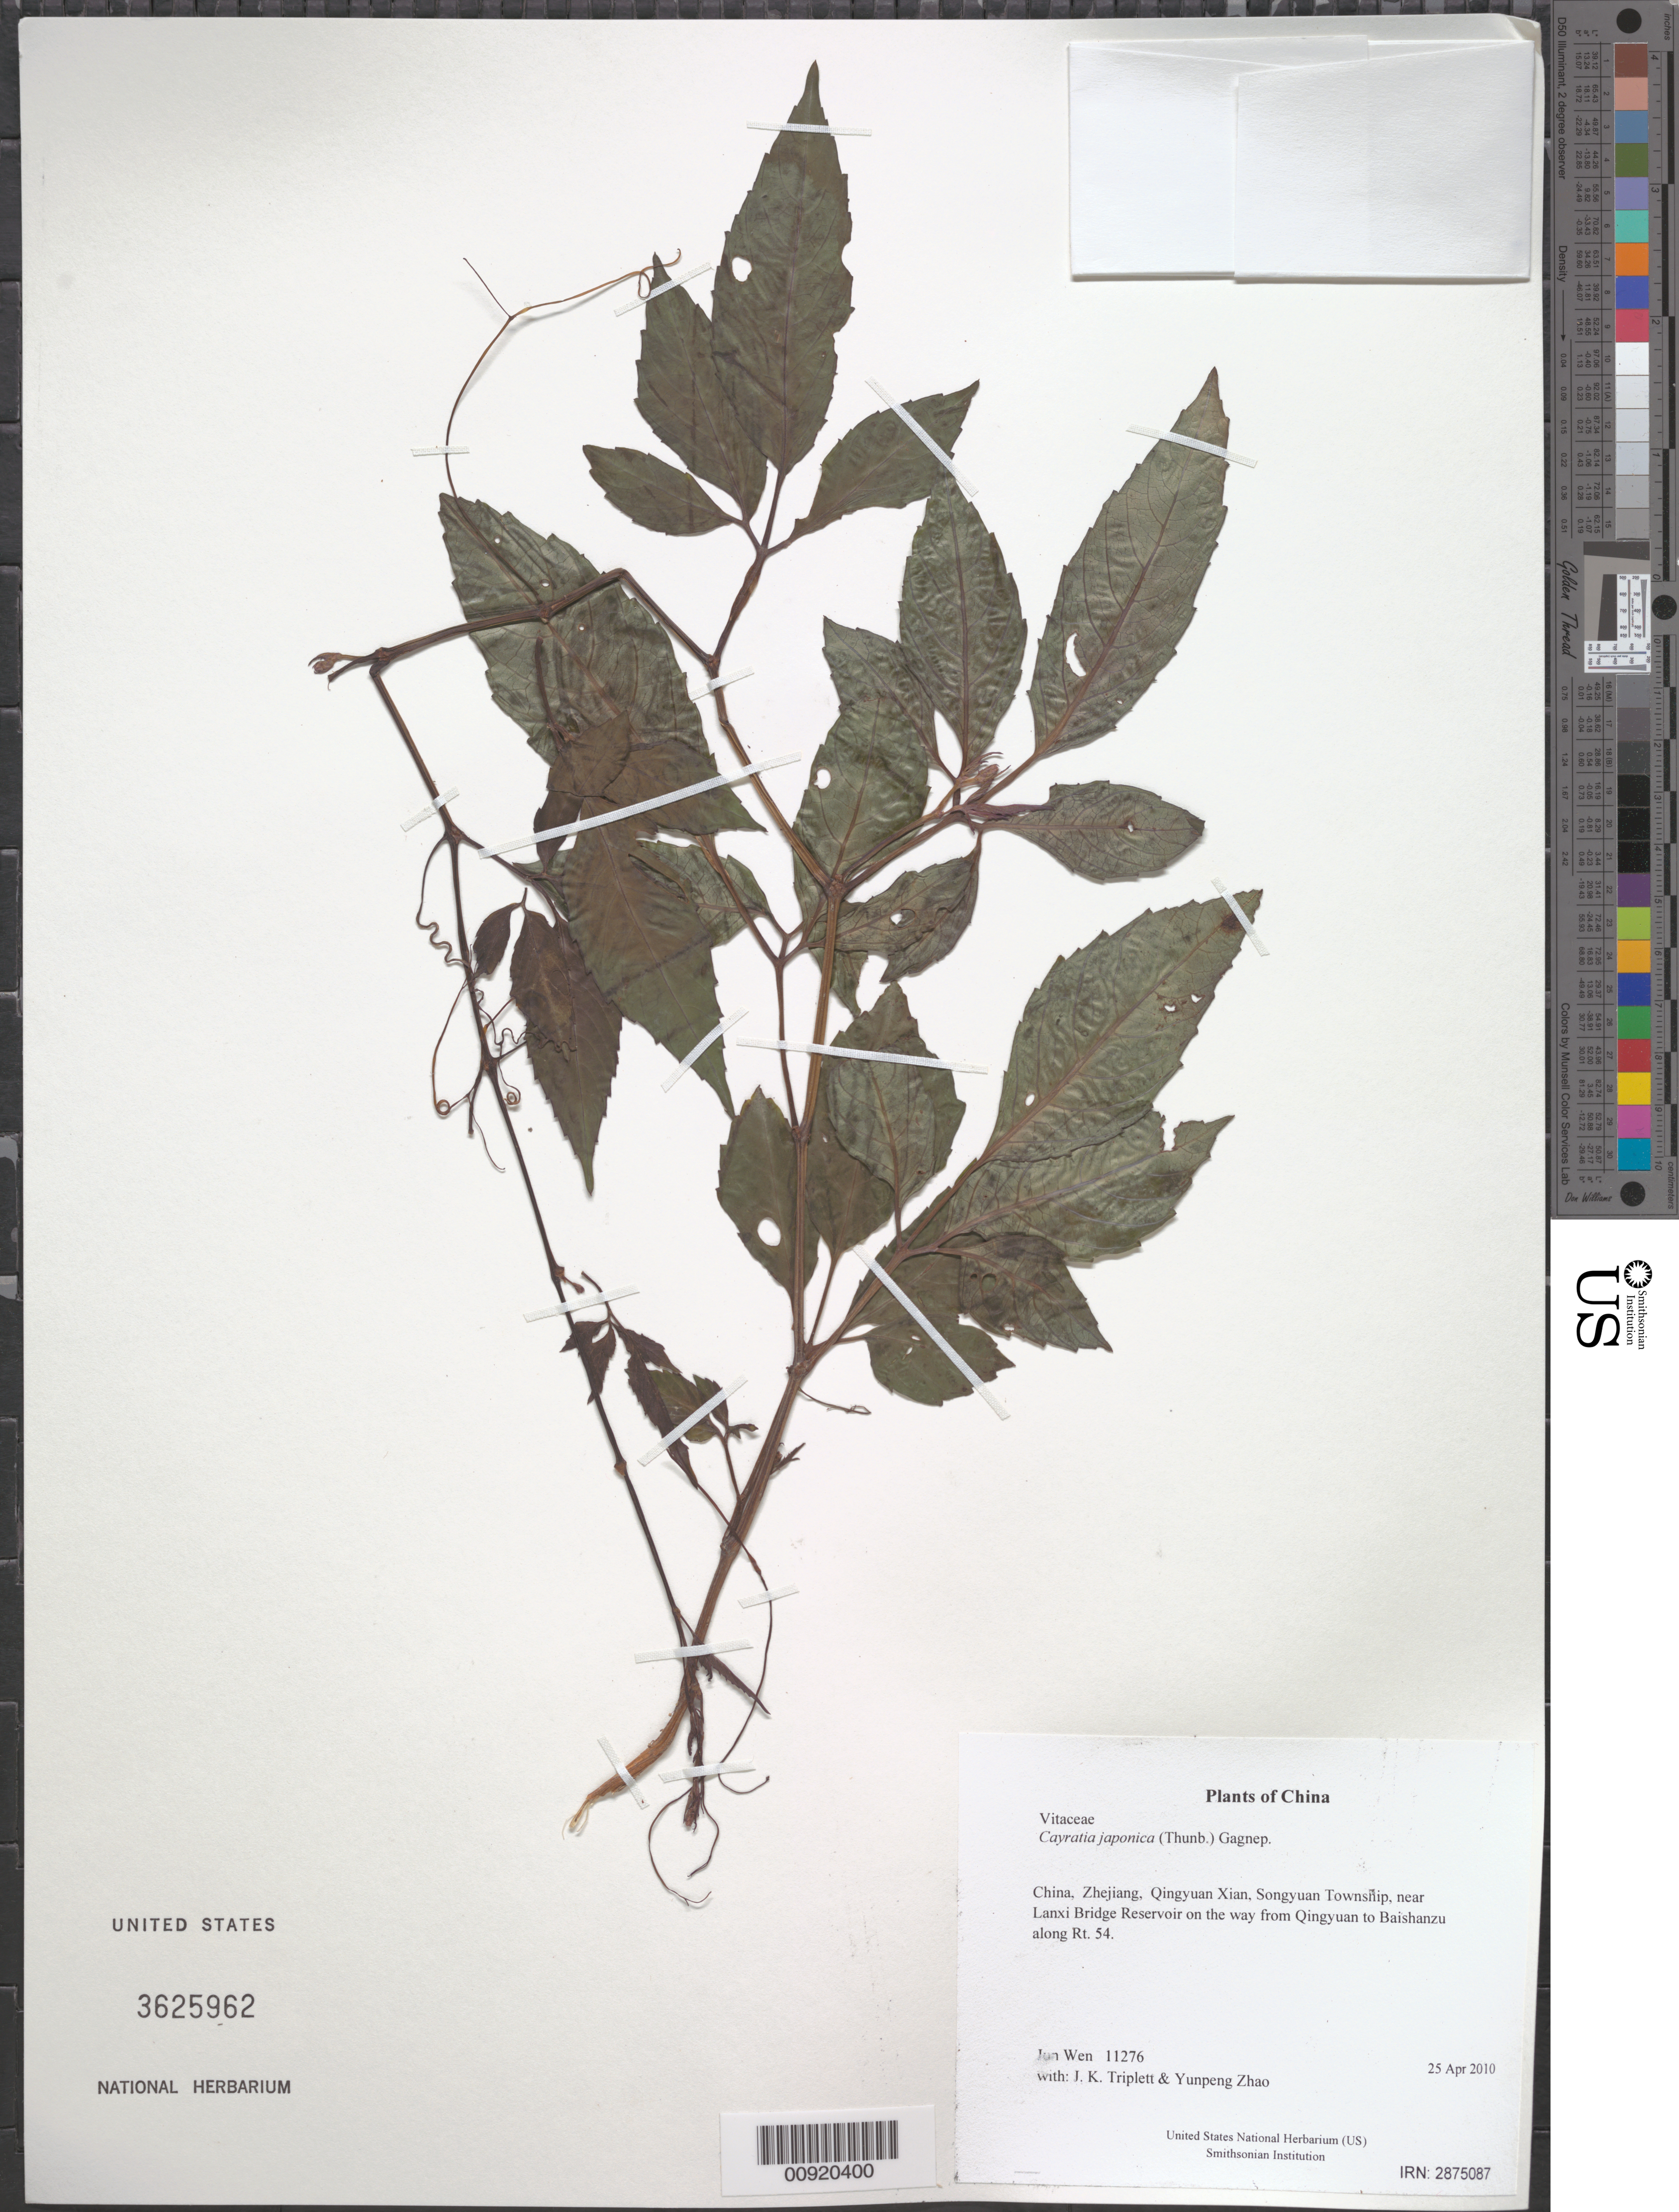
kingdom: Plantae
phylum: Tracheophyta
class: Magnoliopsida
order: Vitales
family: Vitaceae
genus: Causonis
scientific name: Causonis japonica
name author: (Thunb.) Raf.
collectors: J. Wen, J. K. Triplett & Yunpeng Zhao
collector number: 11276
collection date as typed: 25 Apr 2010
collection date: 2010-04-25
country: China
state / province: Zhejiang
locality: Qingyuan Xian, Songyuan Township, near Lanxi Bridge Reservoir on the way from Qingyuan to Baishanzu along Rt. 54.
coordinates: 27 37.241 N, 119 07.233 E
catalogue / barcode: US 3625962